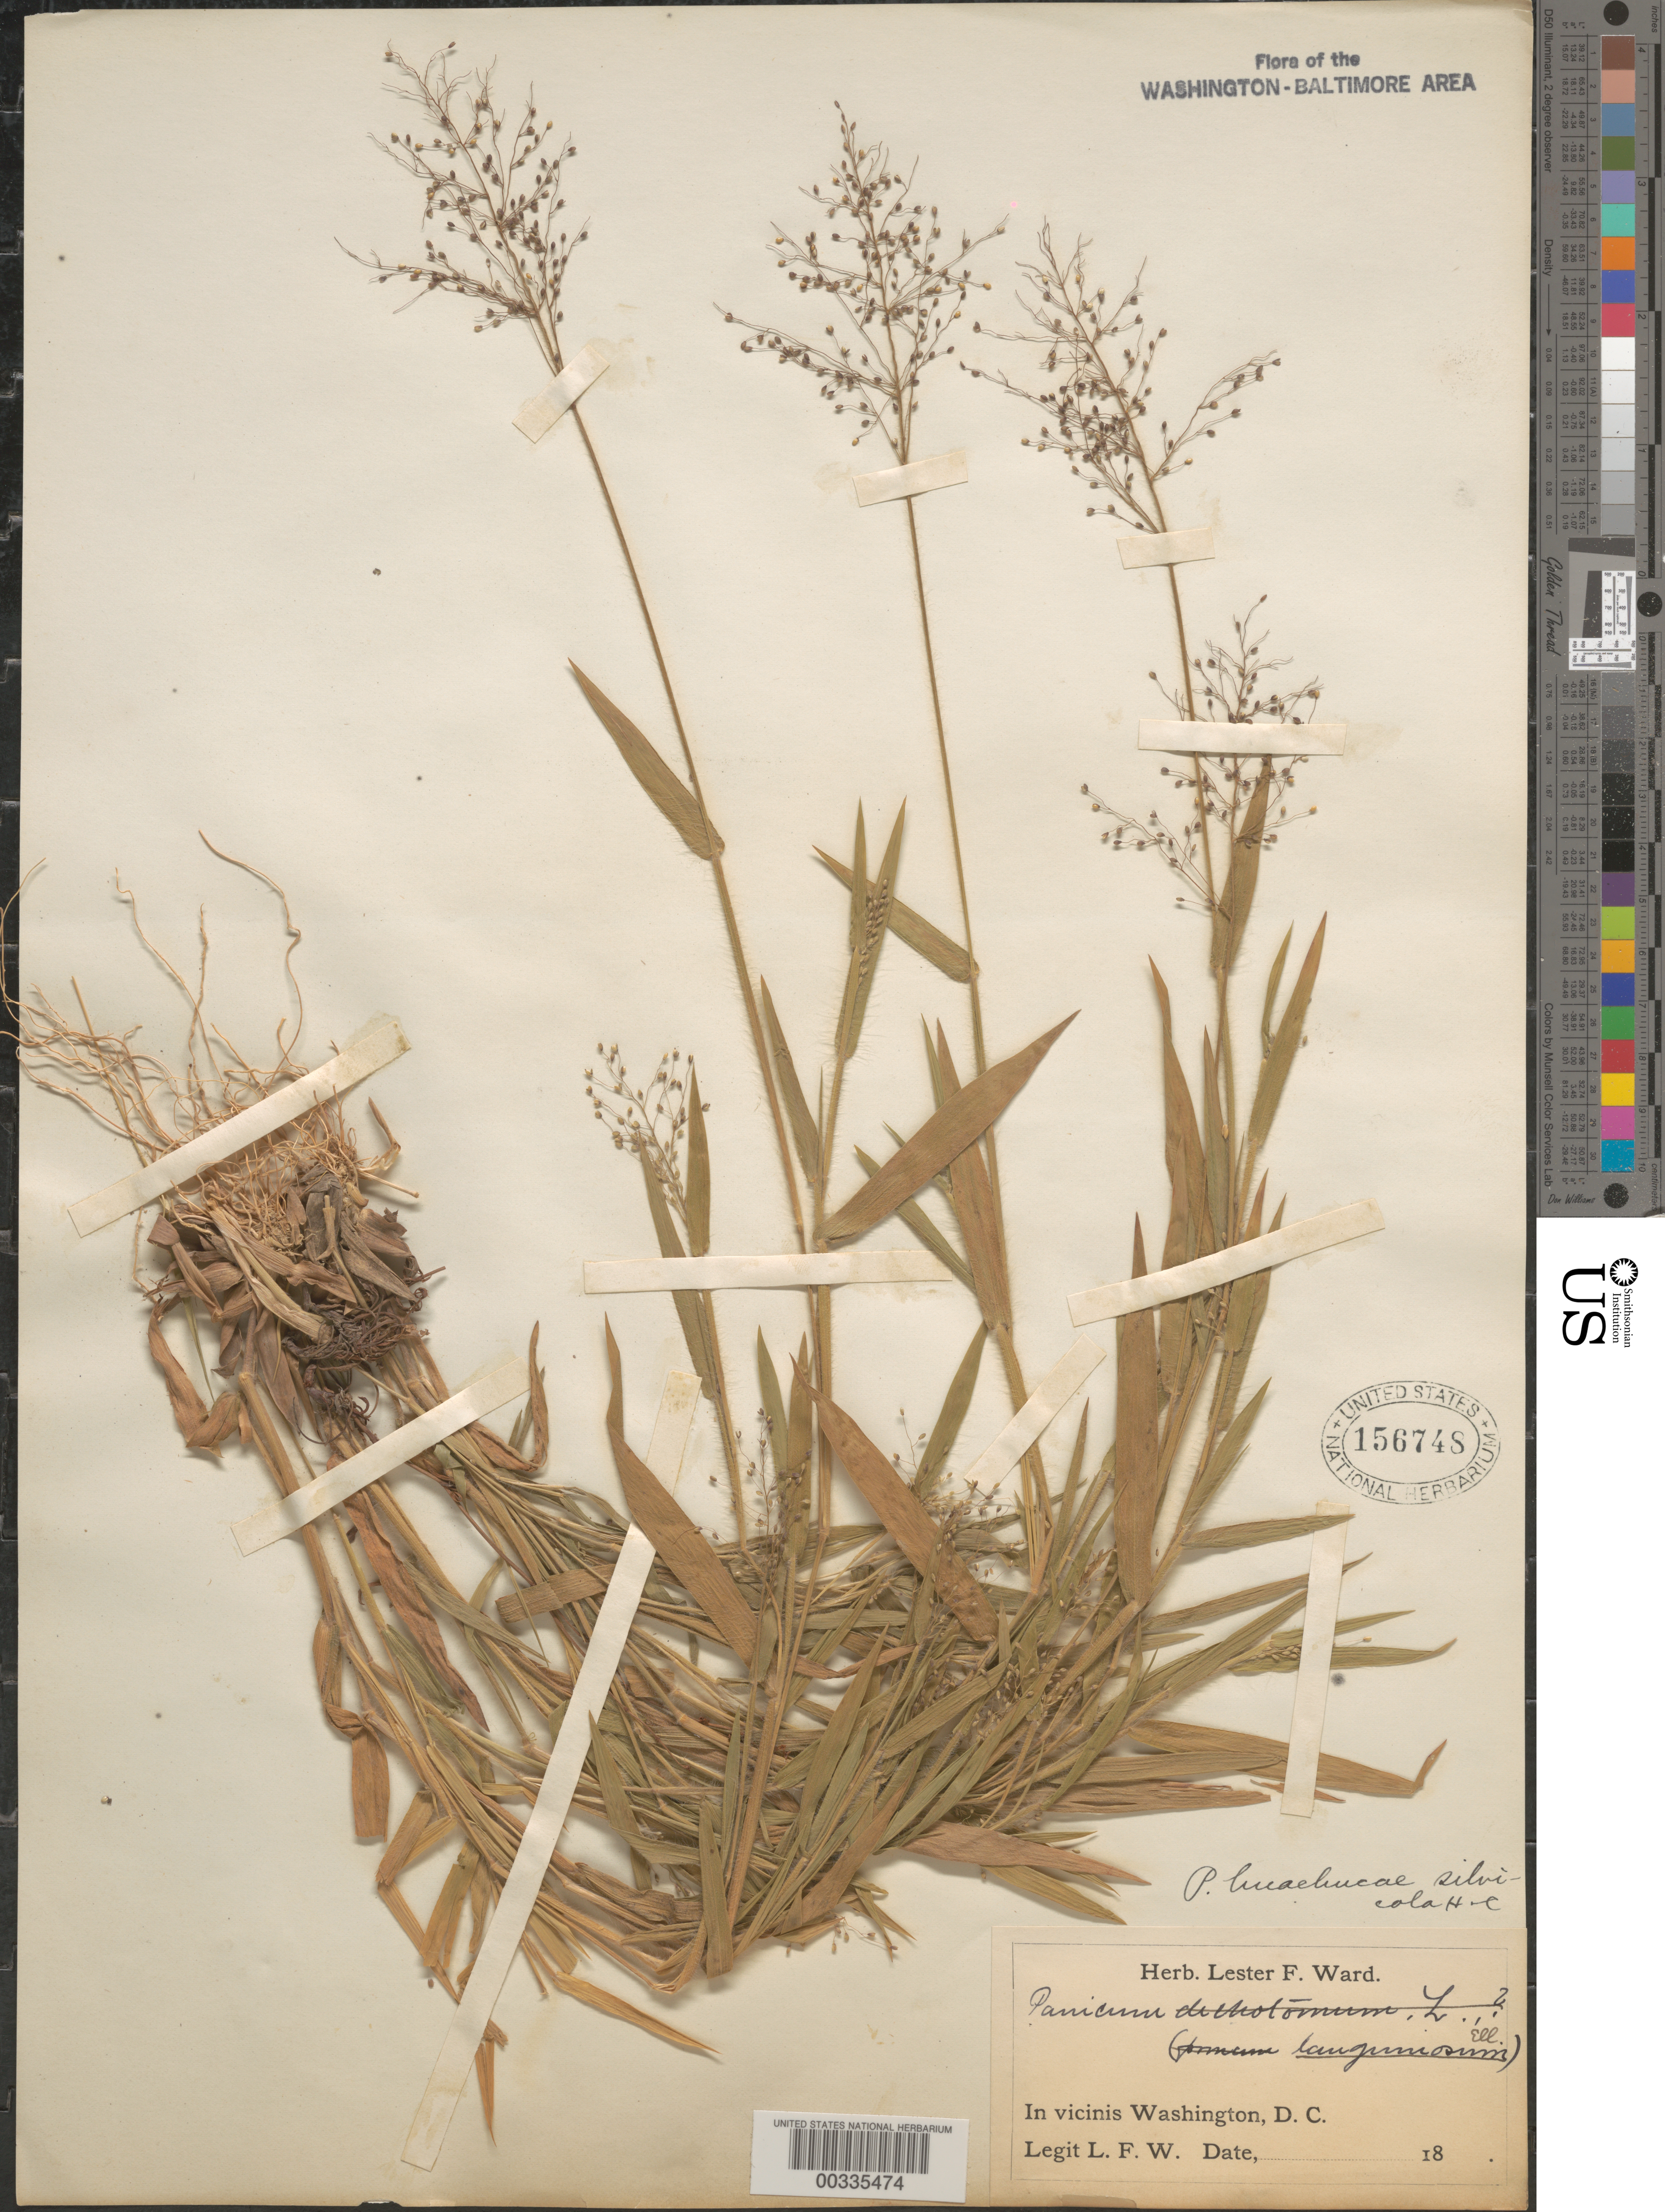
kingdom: Plantae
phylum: Tracheophyta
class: Liliopsida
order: Poales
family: Poaceae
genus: Dichanthelium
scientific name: Dichanthelium acuminatum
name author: (Sw.) Gould & C.A. Clark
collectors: L. F. Ward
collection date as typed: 18--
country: United States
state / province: District of Columbia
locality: G.P.W., Washington D.C. area.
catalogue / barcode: US 156748